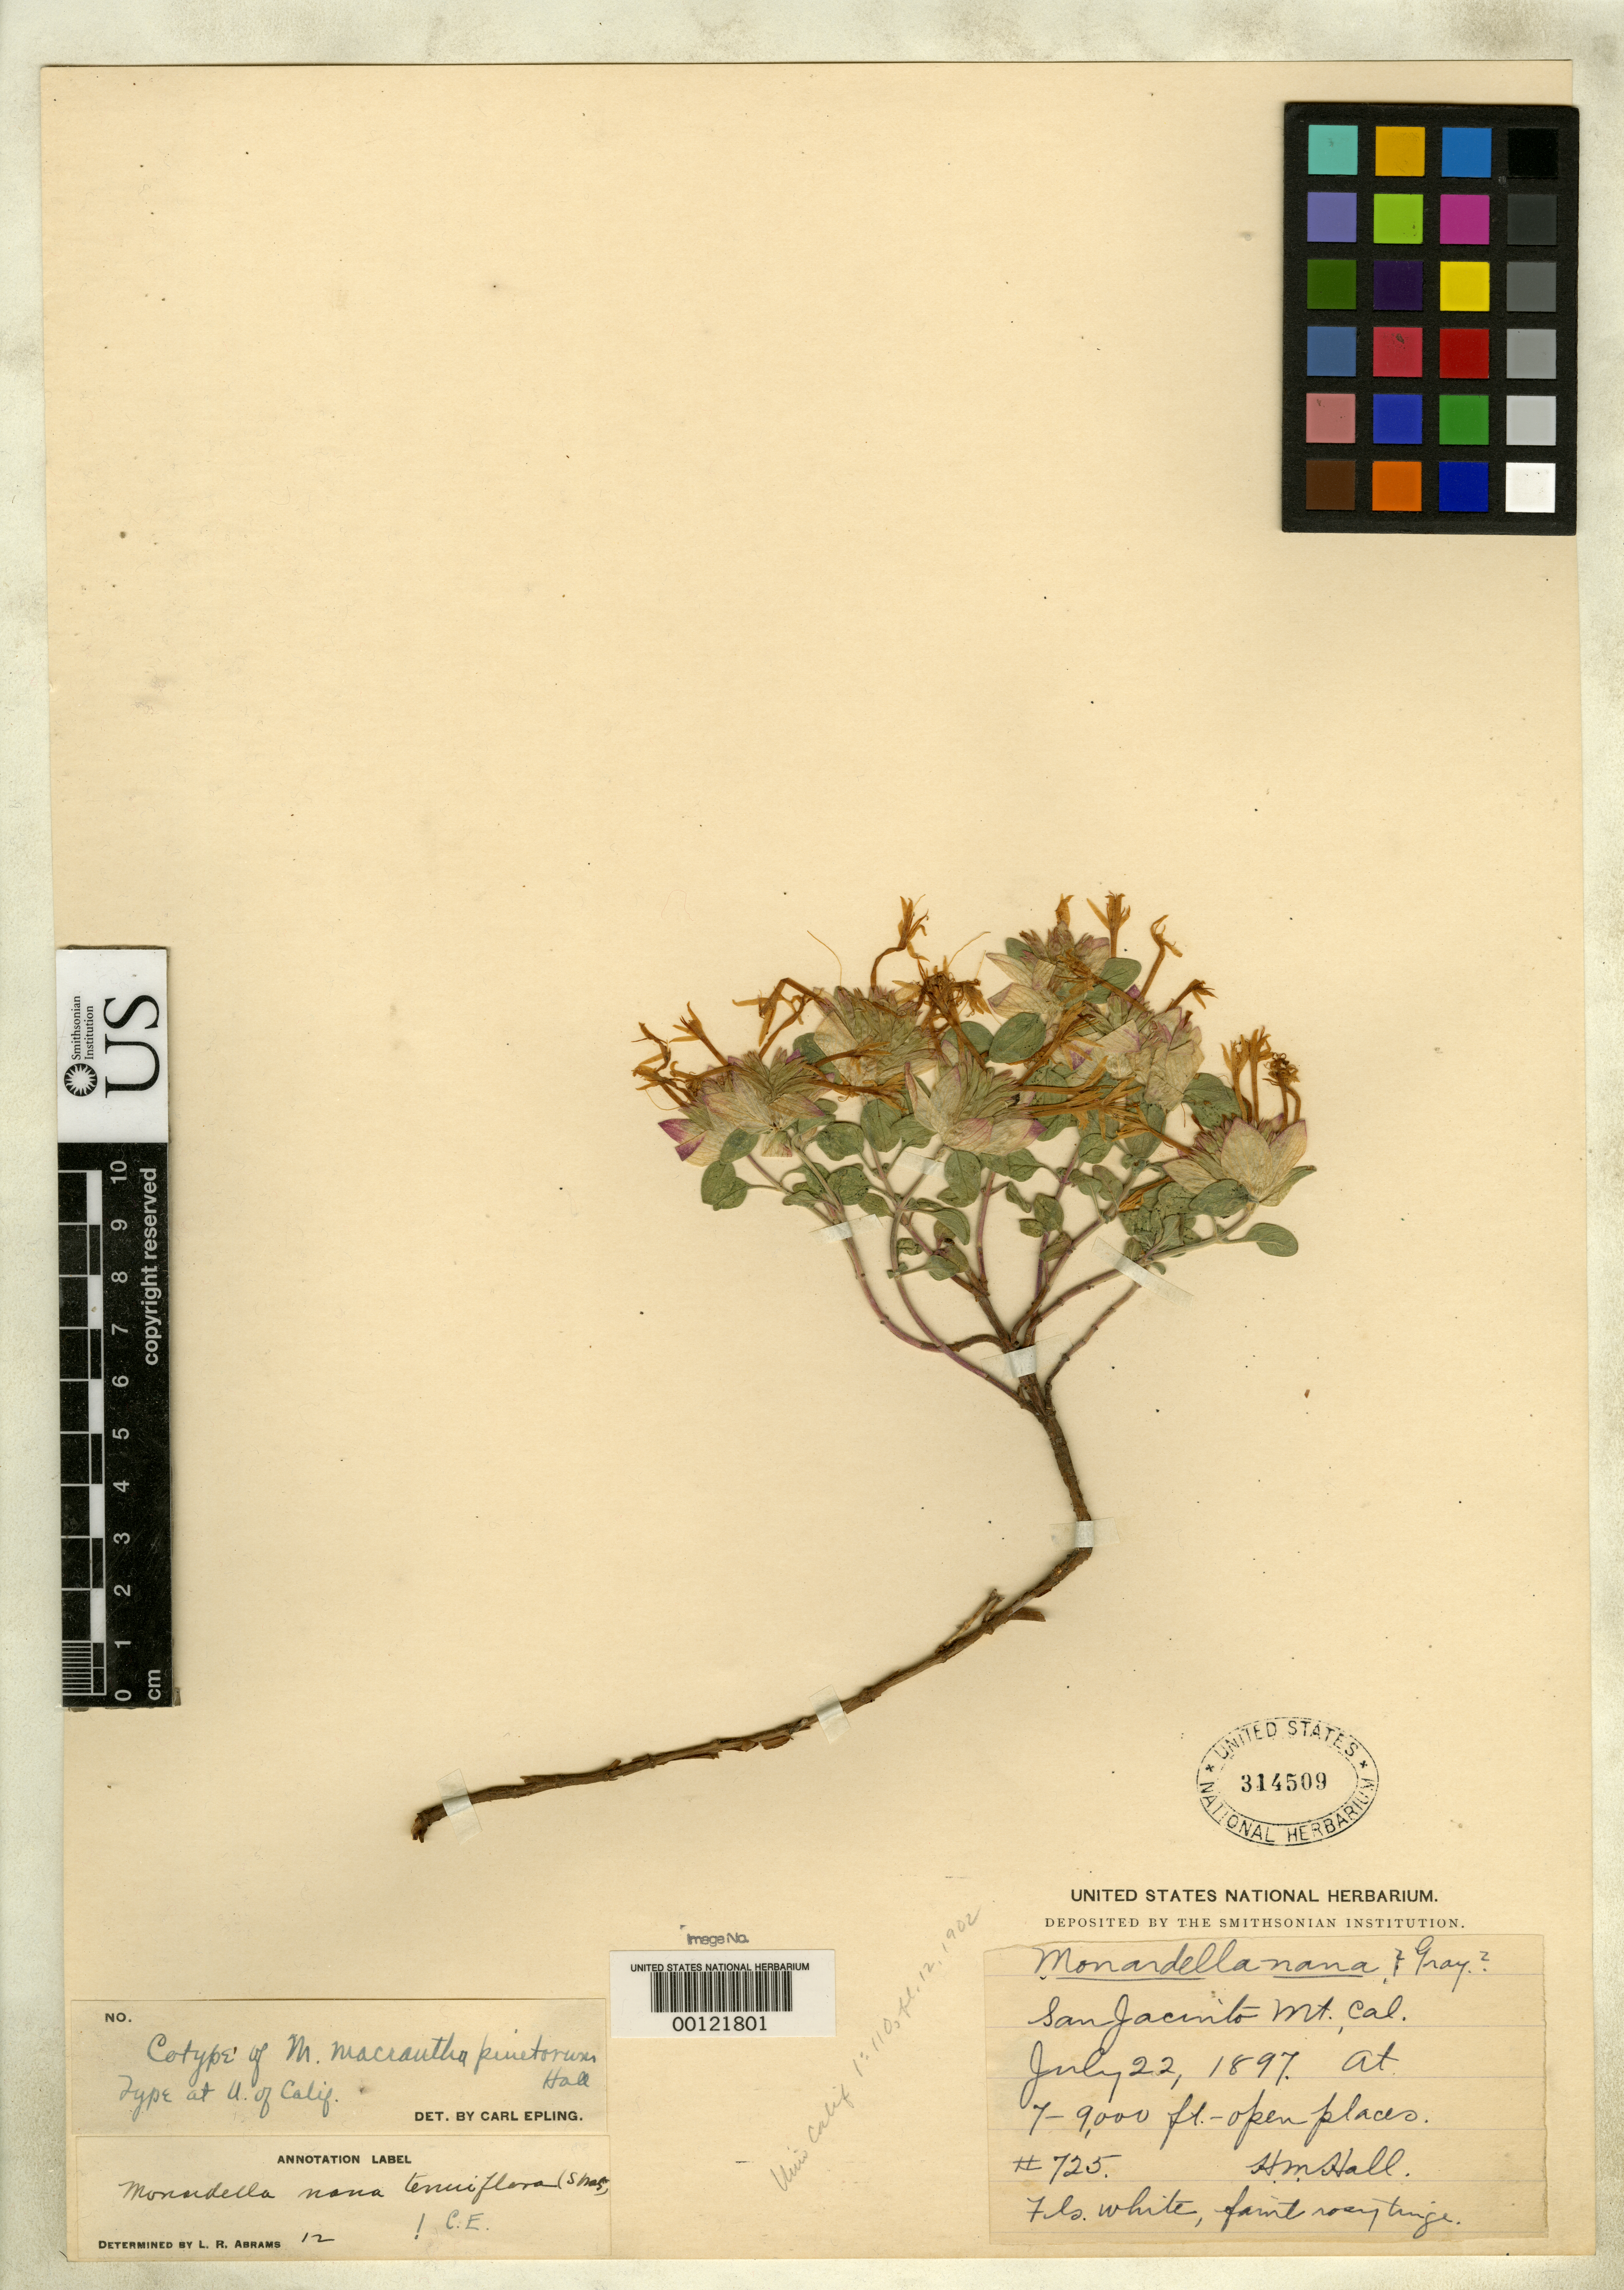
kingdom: Plantae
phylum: Tracheophyta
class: Magnoliopsida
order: Lamiales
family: Lamiaceae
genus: Monardella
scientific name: Monardella macrantha var. pinetorum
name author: H.M. Hall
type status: Isotype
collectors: H. M. Hall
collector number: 725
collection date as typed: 22 Jul 1897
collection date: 1897-07-22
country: United States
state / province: California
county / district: Riverside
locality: San Jacinto Mountains.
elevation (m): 1829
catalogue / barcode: US 314509